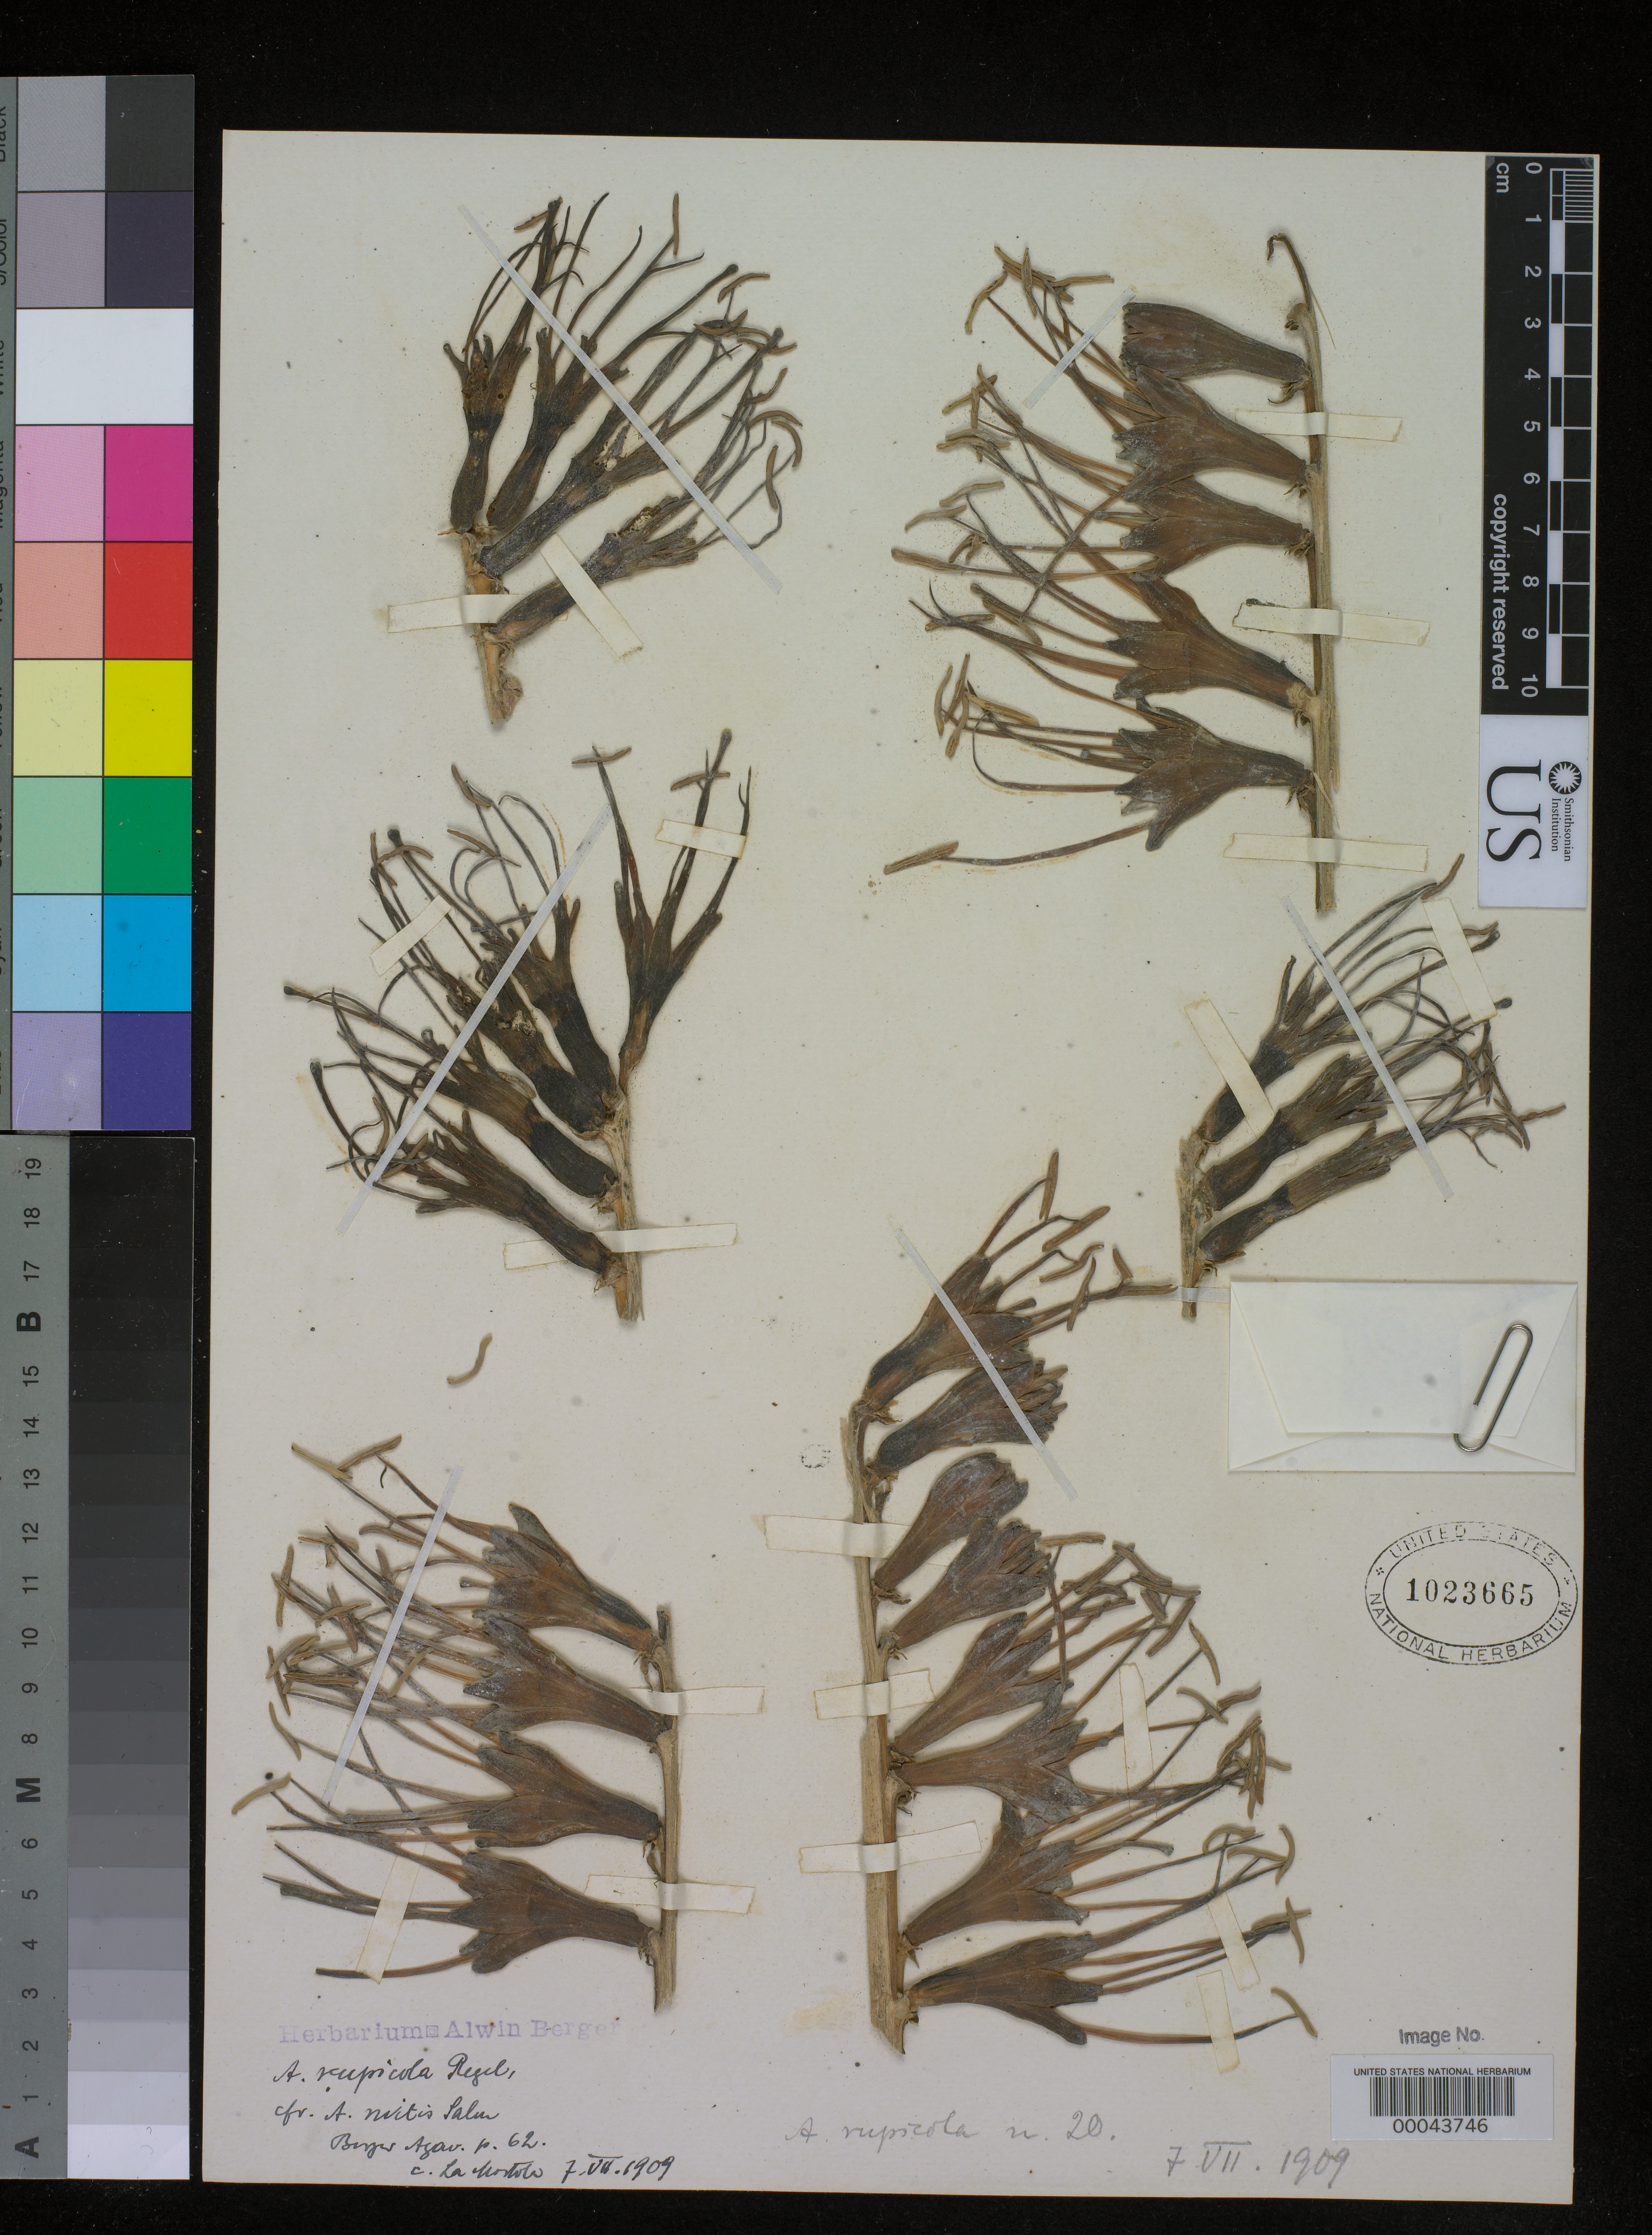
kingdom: Plantae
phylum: Tracheophyta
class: Liliopsida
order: Asparagales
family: Asparagaceae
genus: Agave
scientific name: Agave celsii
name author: Hook.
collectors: ex herb. A. Berger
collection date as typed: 07 Jul 1909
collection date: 1909-07-07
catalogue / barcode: US 1023665